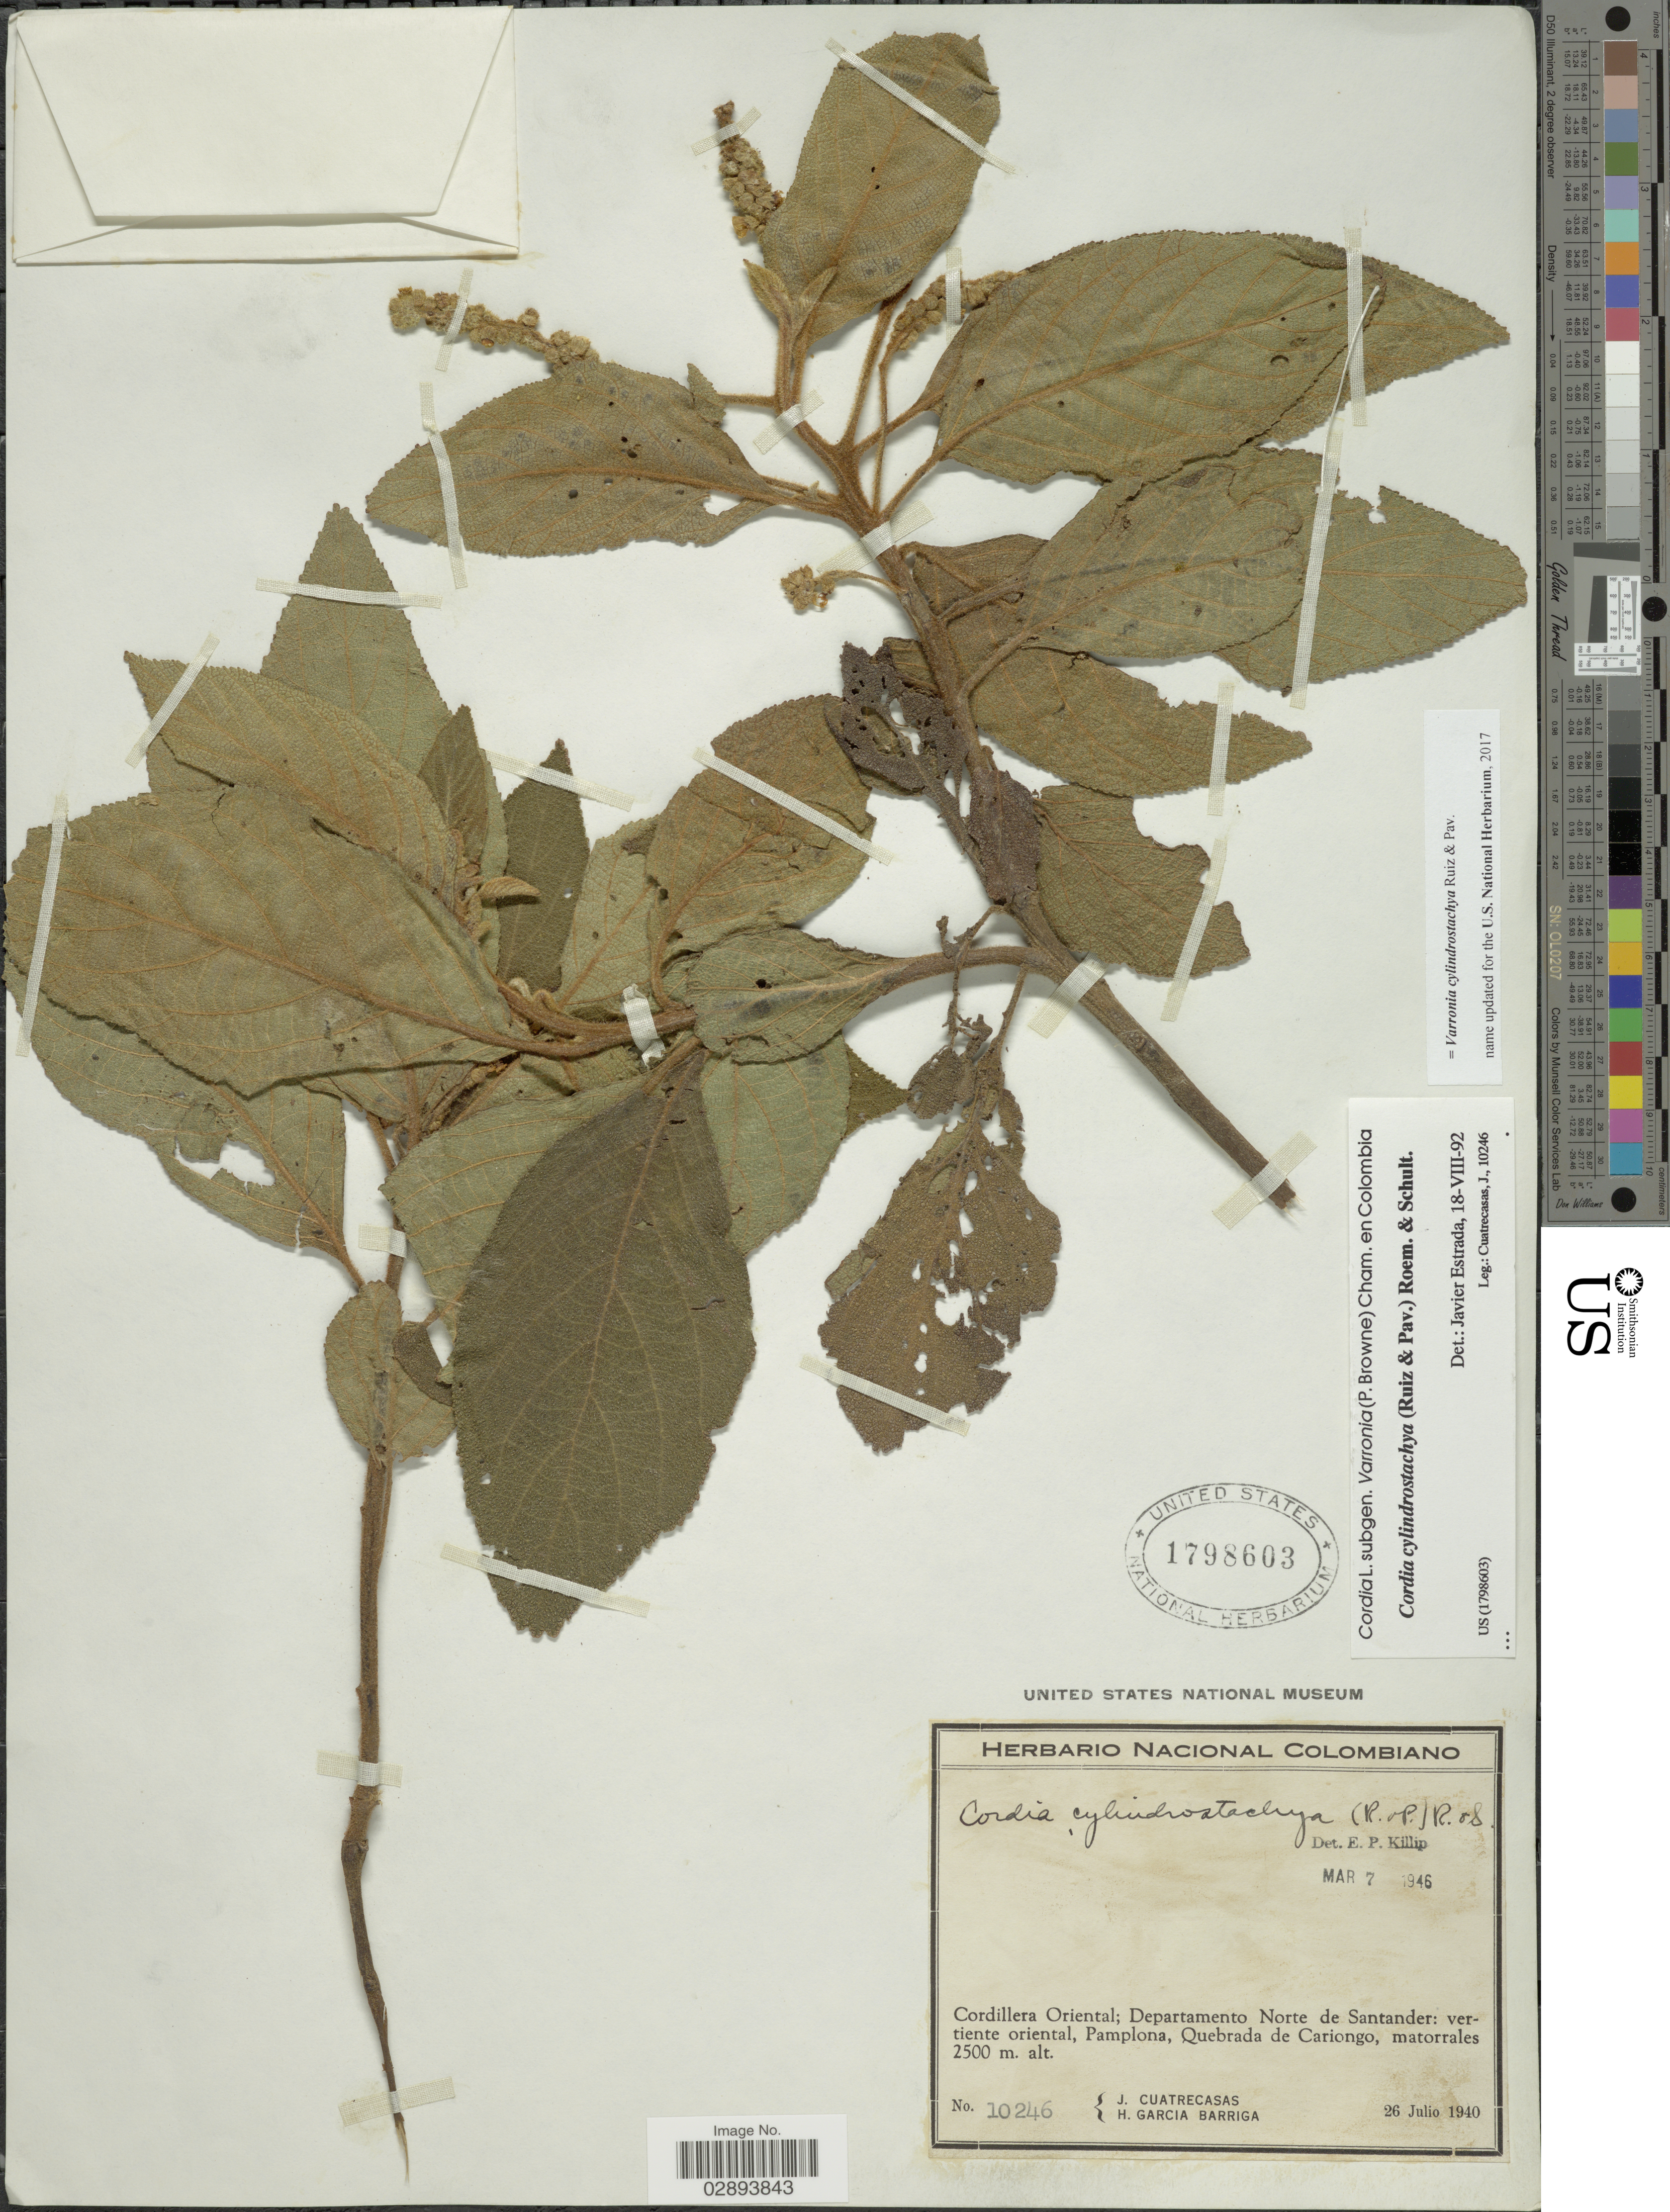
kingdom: Plantae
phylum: Tracheophyta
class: Magnoliopsida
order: Boraginales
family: Cordiaceae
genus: Varronia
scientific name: Varronia cylindrostachya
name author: Ruiz & Pav.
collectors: J. Cuatrecasas & H. García Barriga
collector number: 10246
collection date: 1940-07-26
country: Colombia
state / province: Norte de Santander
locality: Cordillera Oriental, Departamento Norte de Santander, vertiente oriental, Pamplona, Quebrada de Cariongo.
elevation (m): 2500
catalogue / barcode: US 1798603